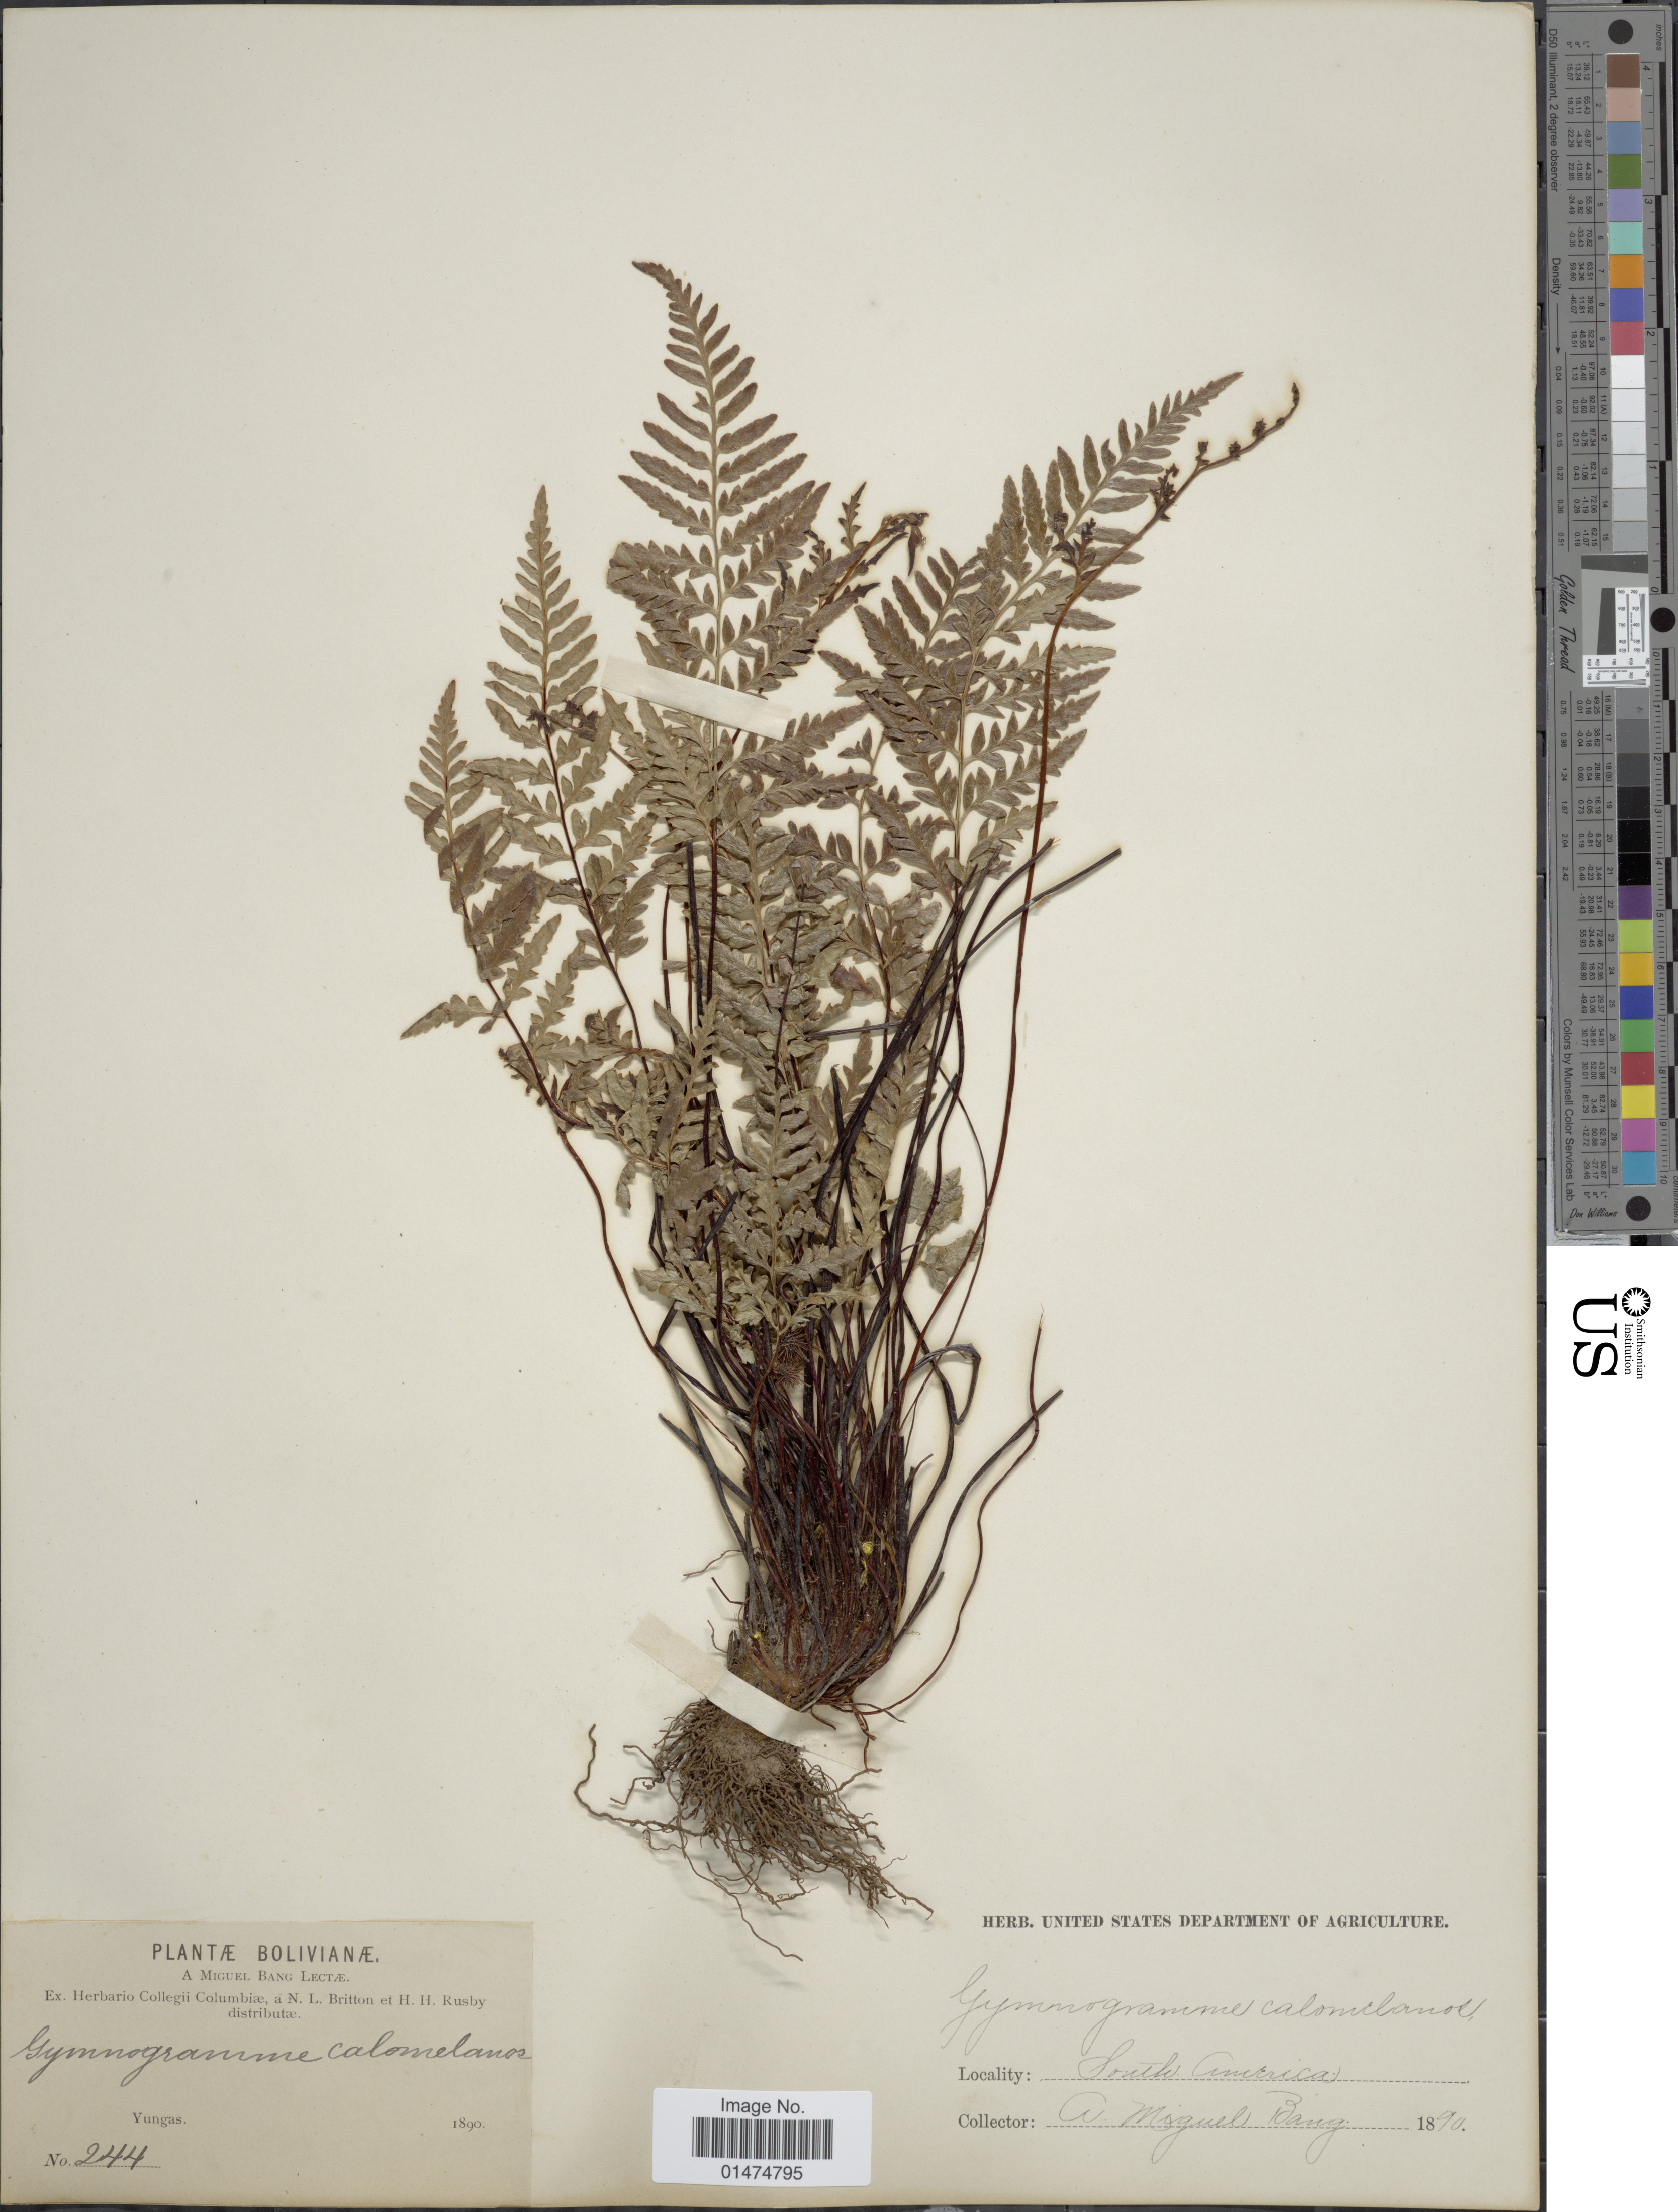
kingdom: Plantae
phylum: Tracheophyta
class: Polypodiopsida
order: Polypodiales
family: Pteridaceae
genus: Pityrogramma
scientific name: Pityrogramma calomelanos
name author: (L.) Link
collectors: M. Bang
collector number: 244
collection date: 1890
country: Bolivia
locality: South America, Yungas.